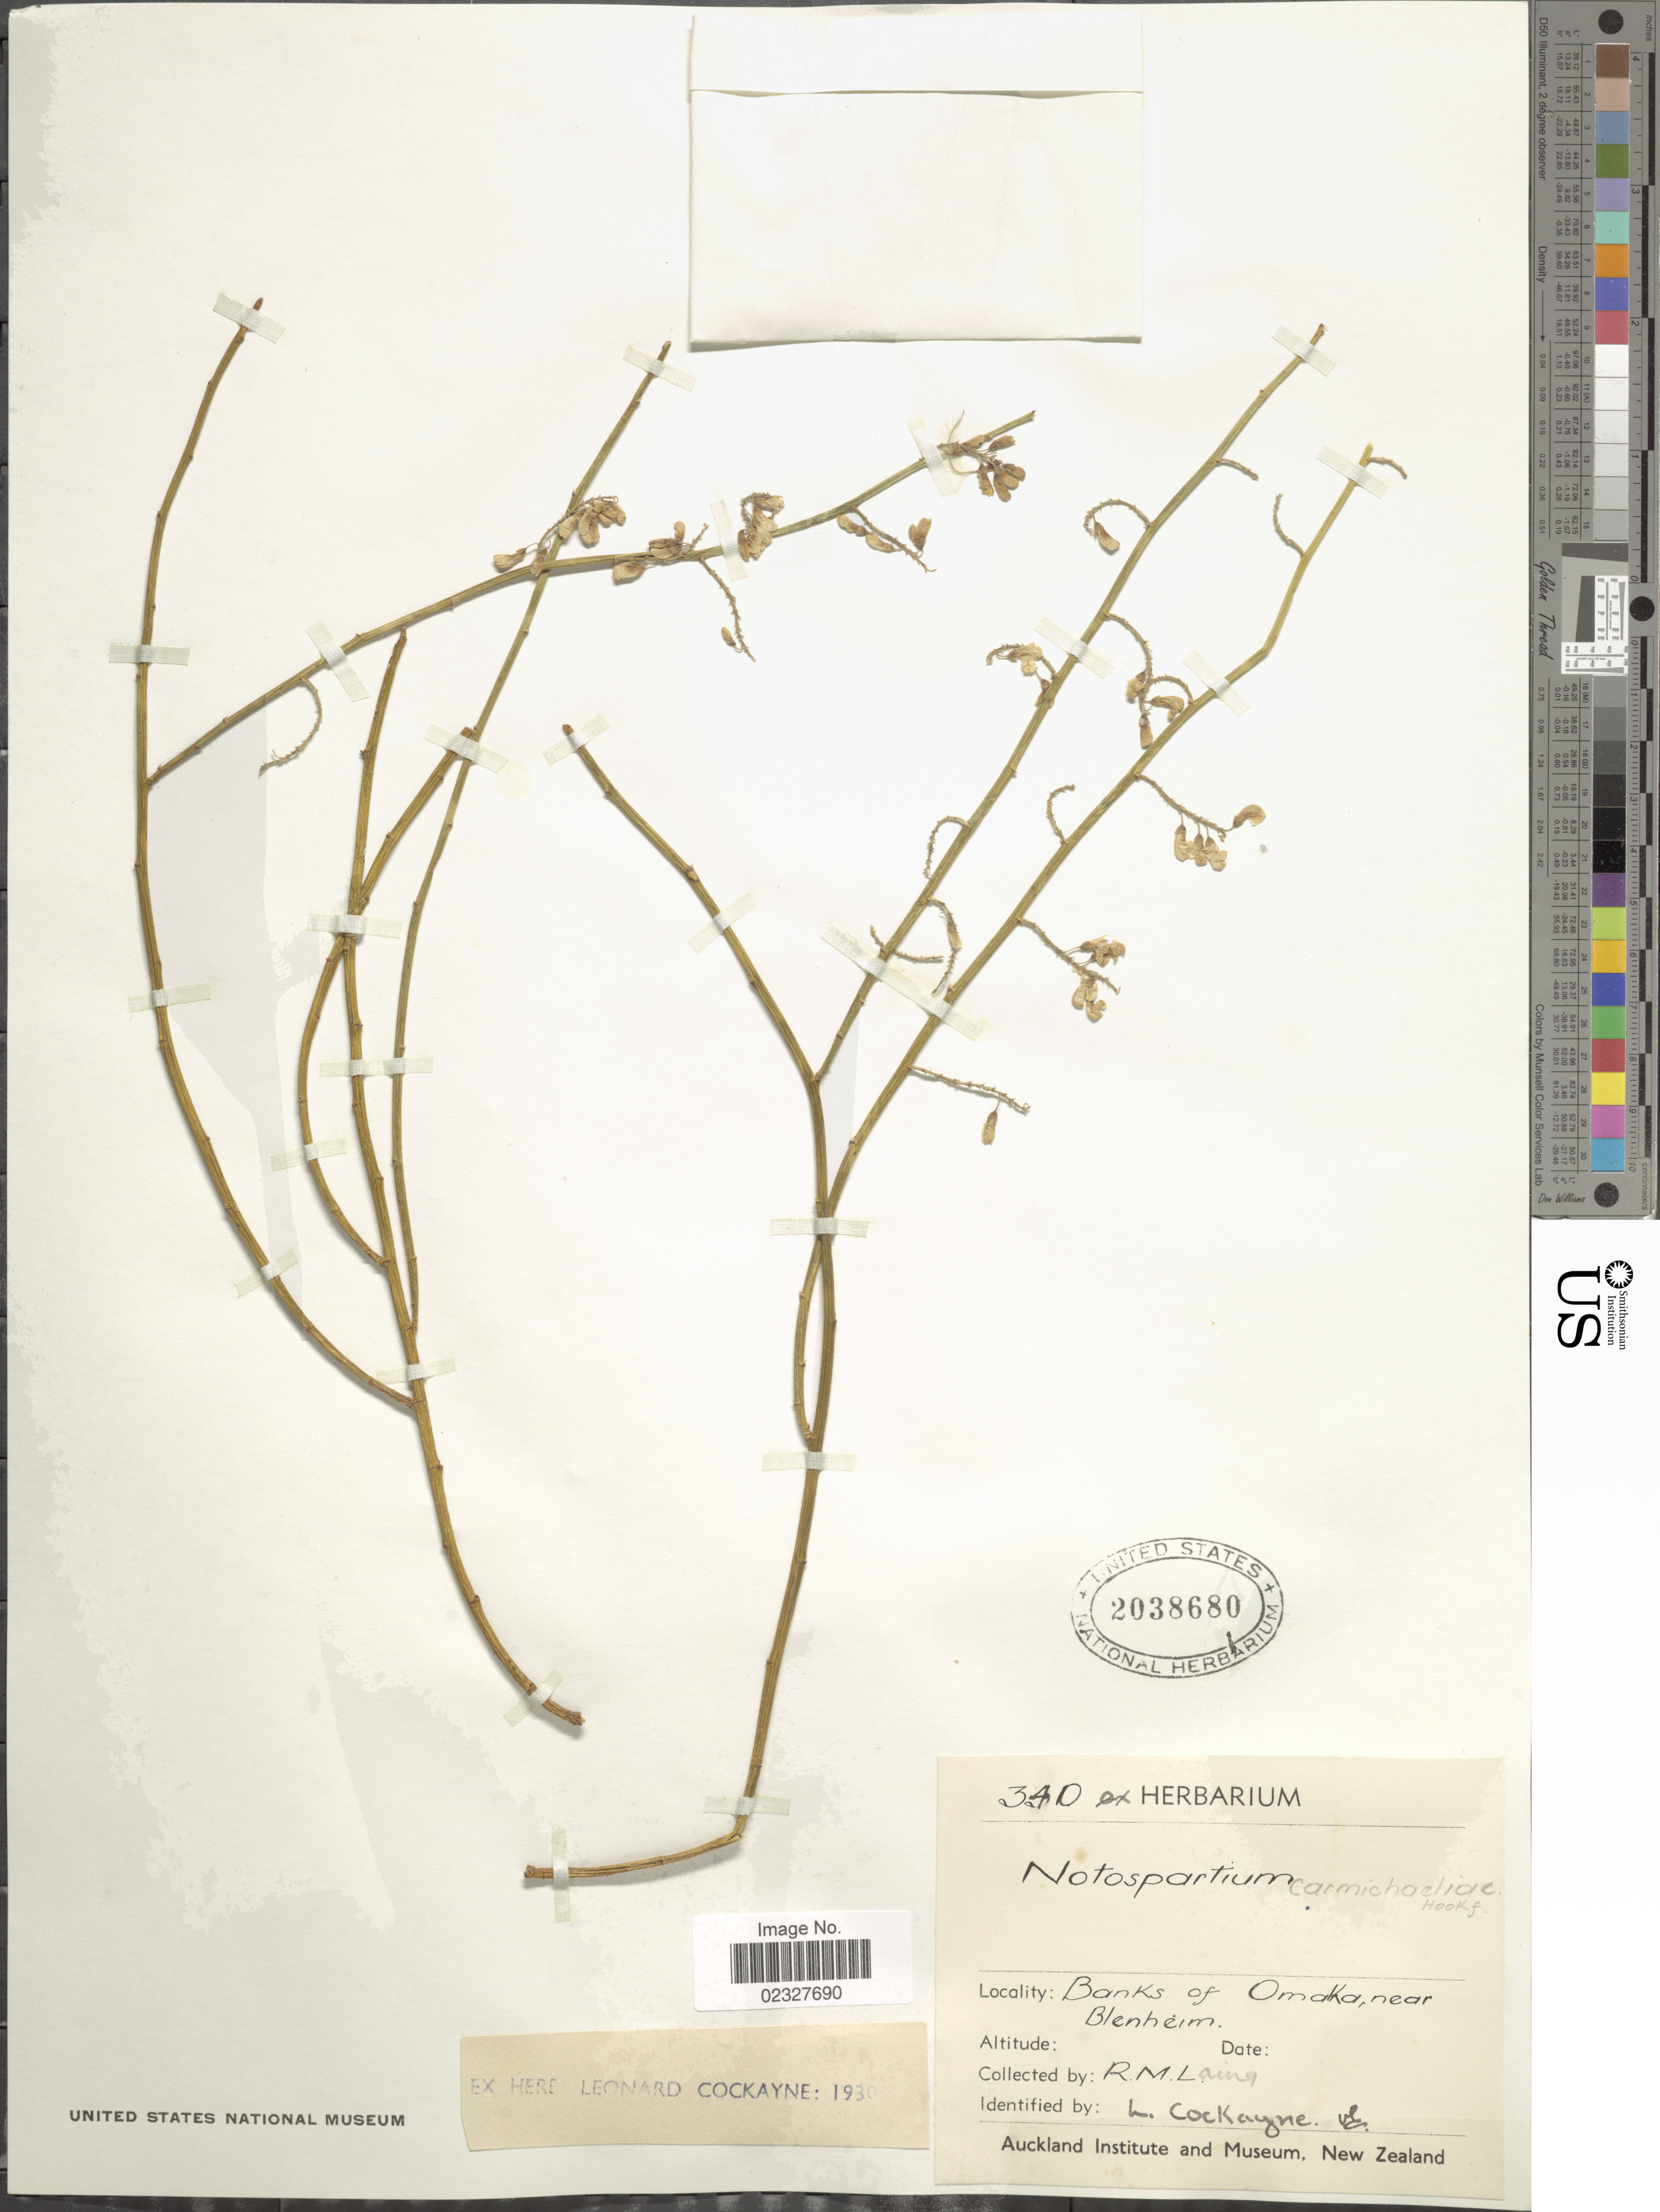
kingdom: Plantae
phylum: Tracheophyta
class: Magnoliopsida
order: Fabales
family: Fabaceae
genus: Carmichaelia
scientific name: Carmichaelia carmichaeliae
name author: (Hook. f.) Heenan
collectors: R. Laing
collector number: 34D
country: New Zealand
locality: Banks of Omaka, near Blenheim.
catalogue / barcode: US 2038680